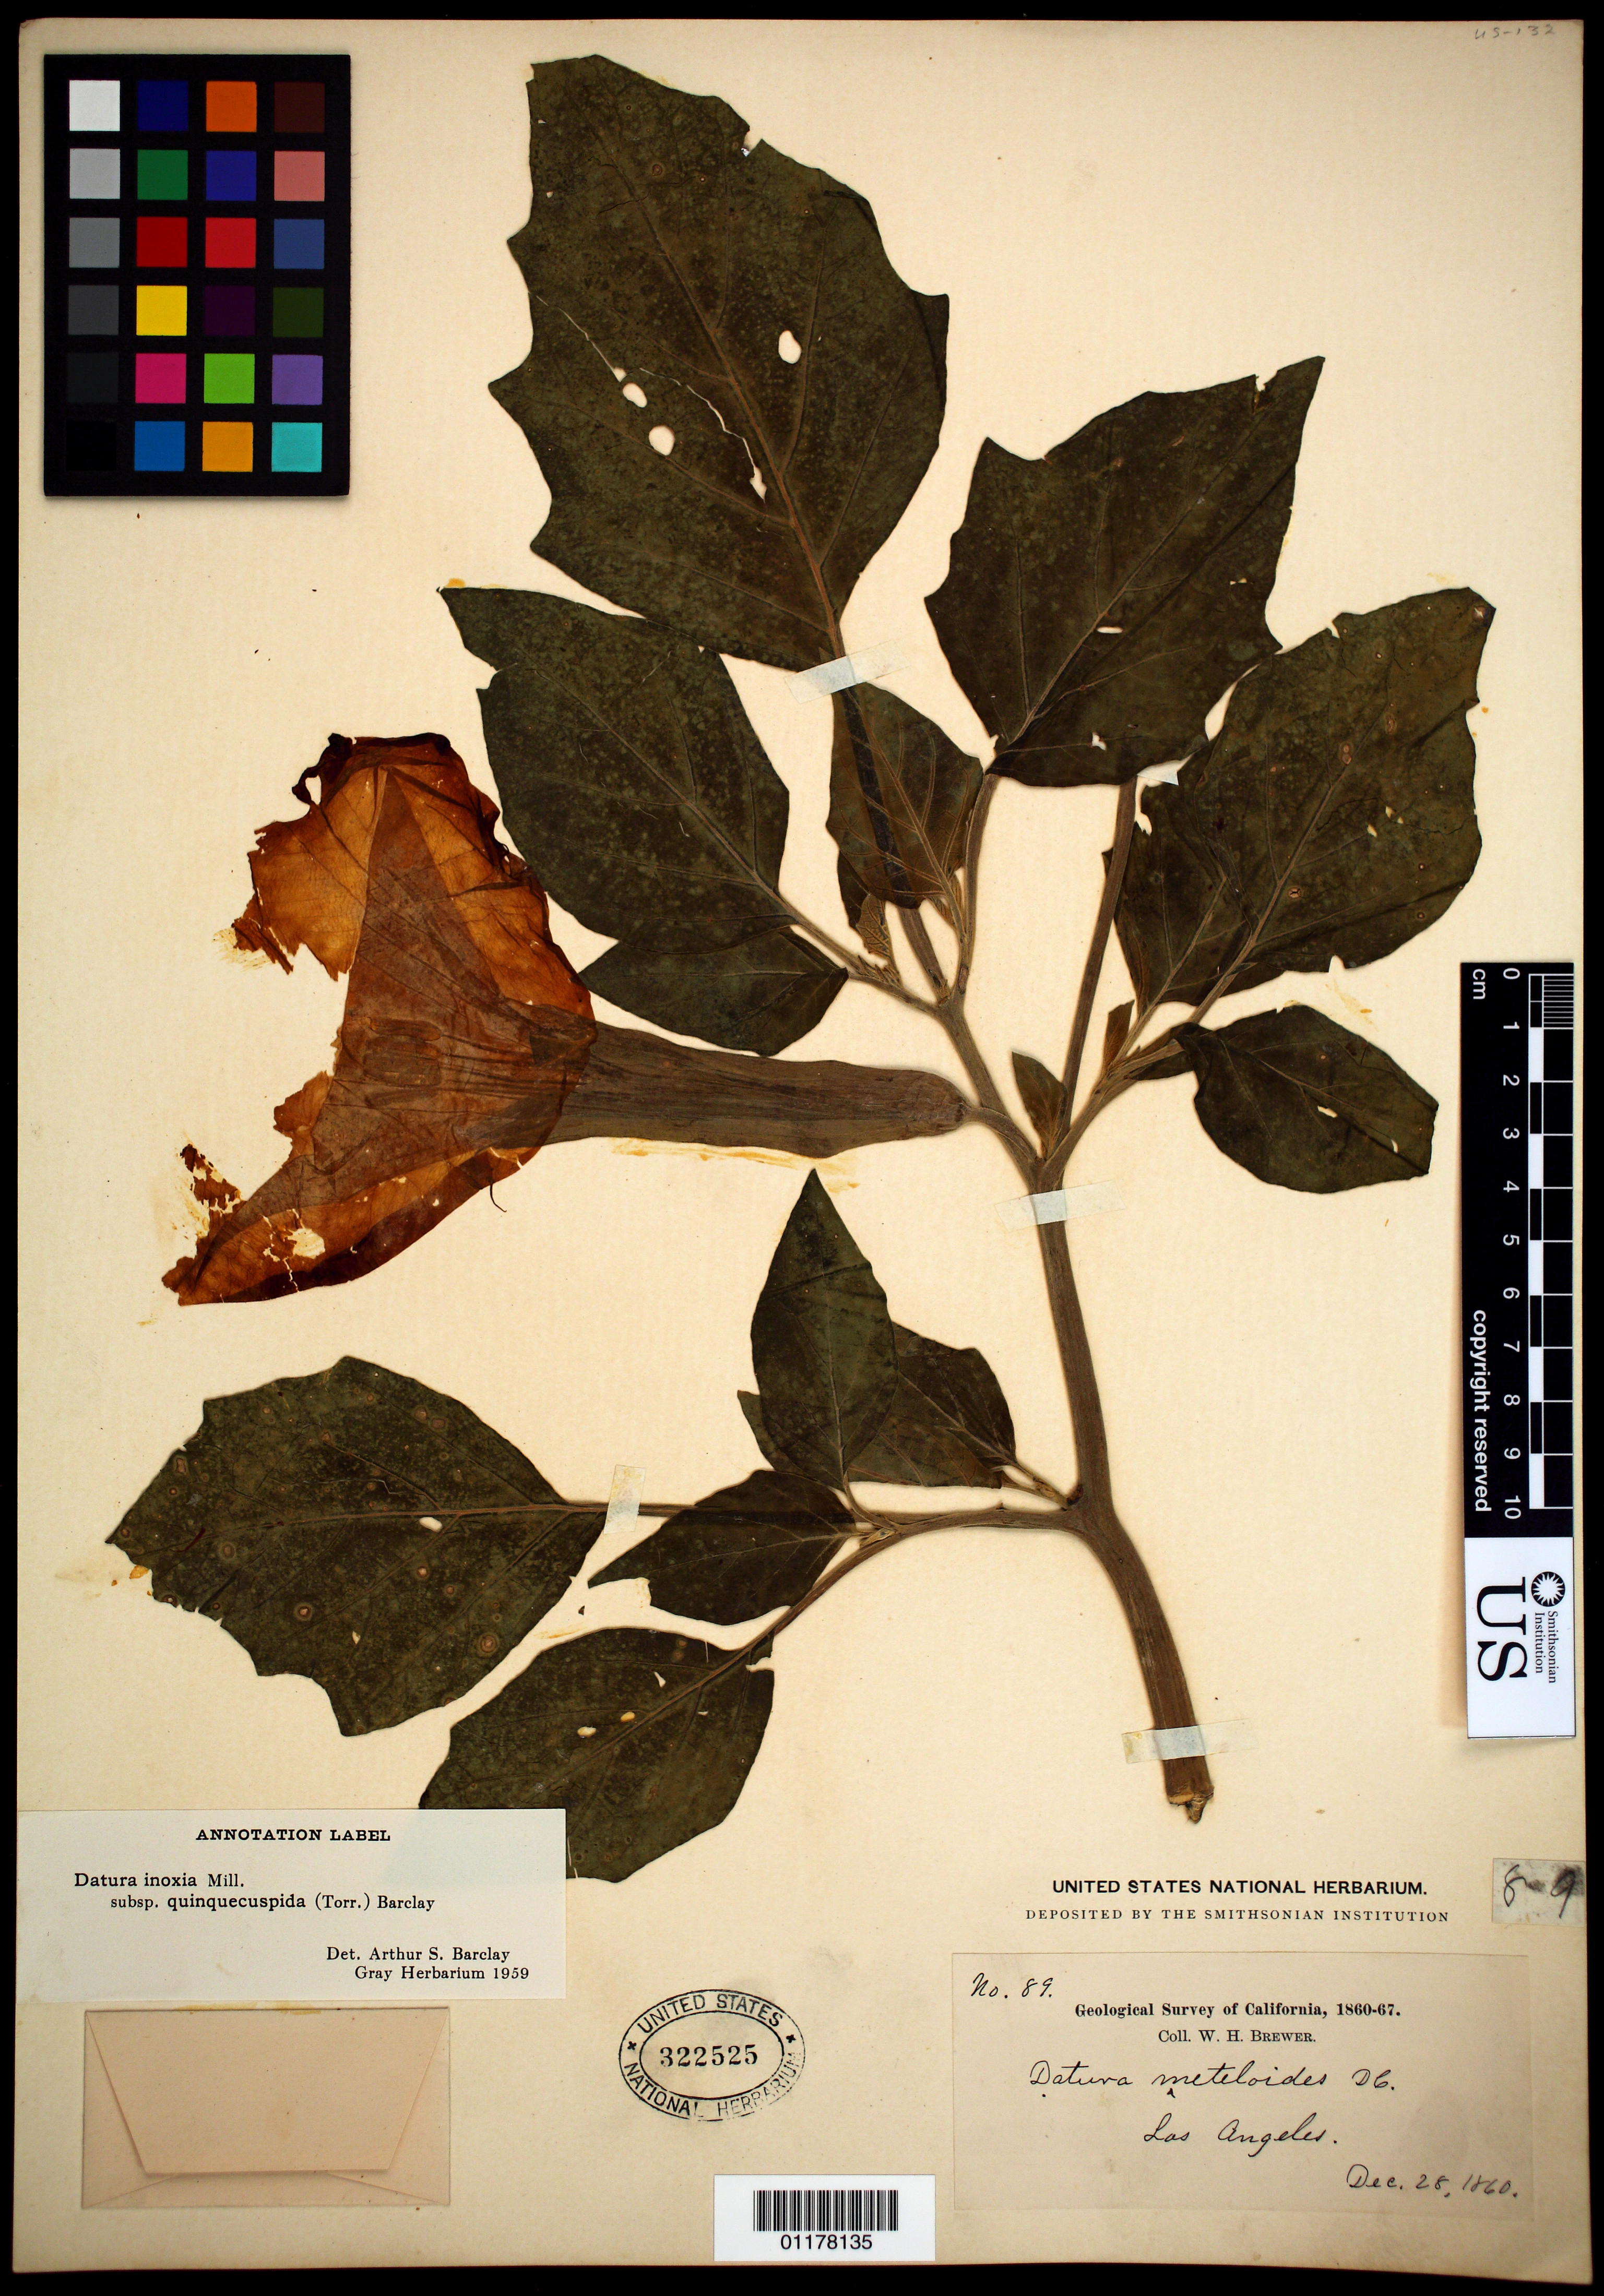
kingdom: Plantae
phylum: Tracheophyta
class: Magnoliopsida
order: Solanales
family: Solanaceae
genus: Datura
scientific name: Datura innoxia subsp. quinquecuspidata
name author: (Torr.) A.S. Barclay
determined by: Barclay, A. S., (GH), Harvard University Herbaria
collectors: W. H. Brewer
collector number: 89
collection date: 1860-12-28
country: United States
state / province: California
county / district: Los Angeles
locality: Los Angeles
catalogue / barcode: US 322525